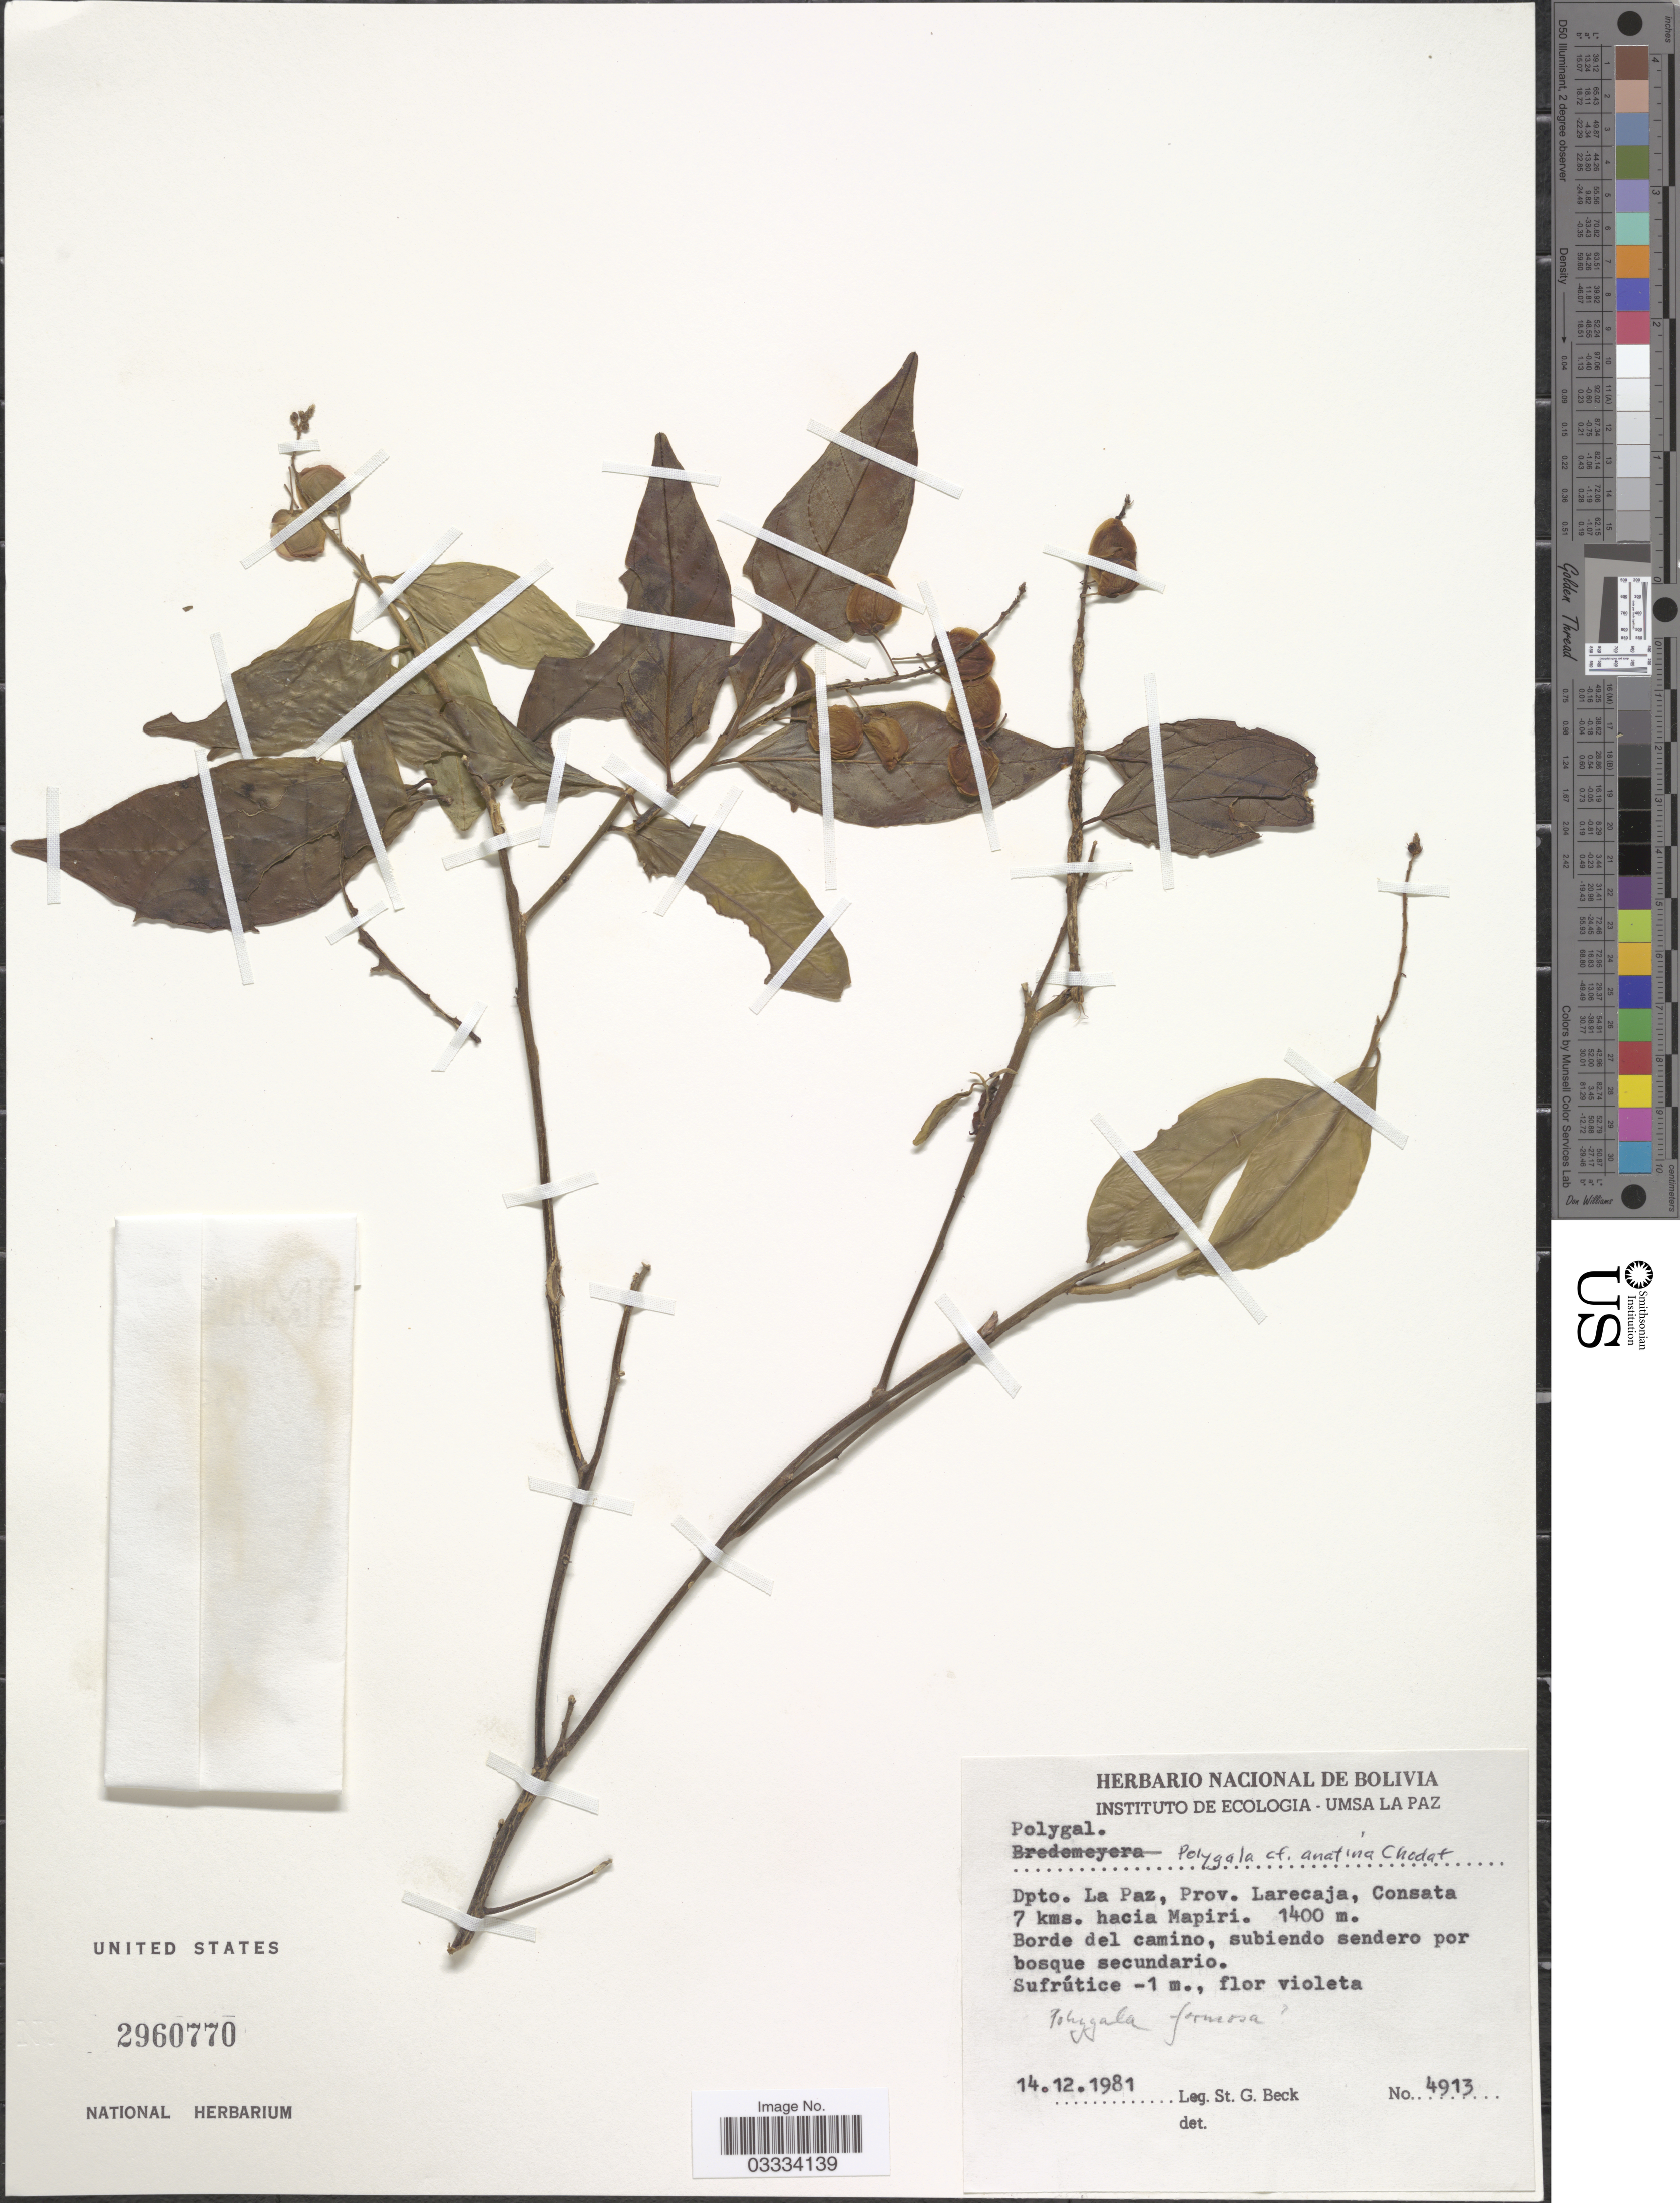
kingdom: Plantae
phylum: Tracheophyta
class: Magnoliopsida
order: Fabales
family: Polygalaceae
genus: Caamembeca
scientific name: Caamembeca andina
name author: (A.W. Benn.) J.F.B. Pastore & Mabb.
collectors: S. G. Beck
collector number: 4913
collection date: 1981-12-14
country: Bolivia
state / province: La Paz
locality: Dpto. La Paz, Prov. Larecaja, Consata 7 kms. hacia Mapiri.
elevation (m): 1400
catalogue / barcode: US 2960770